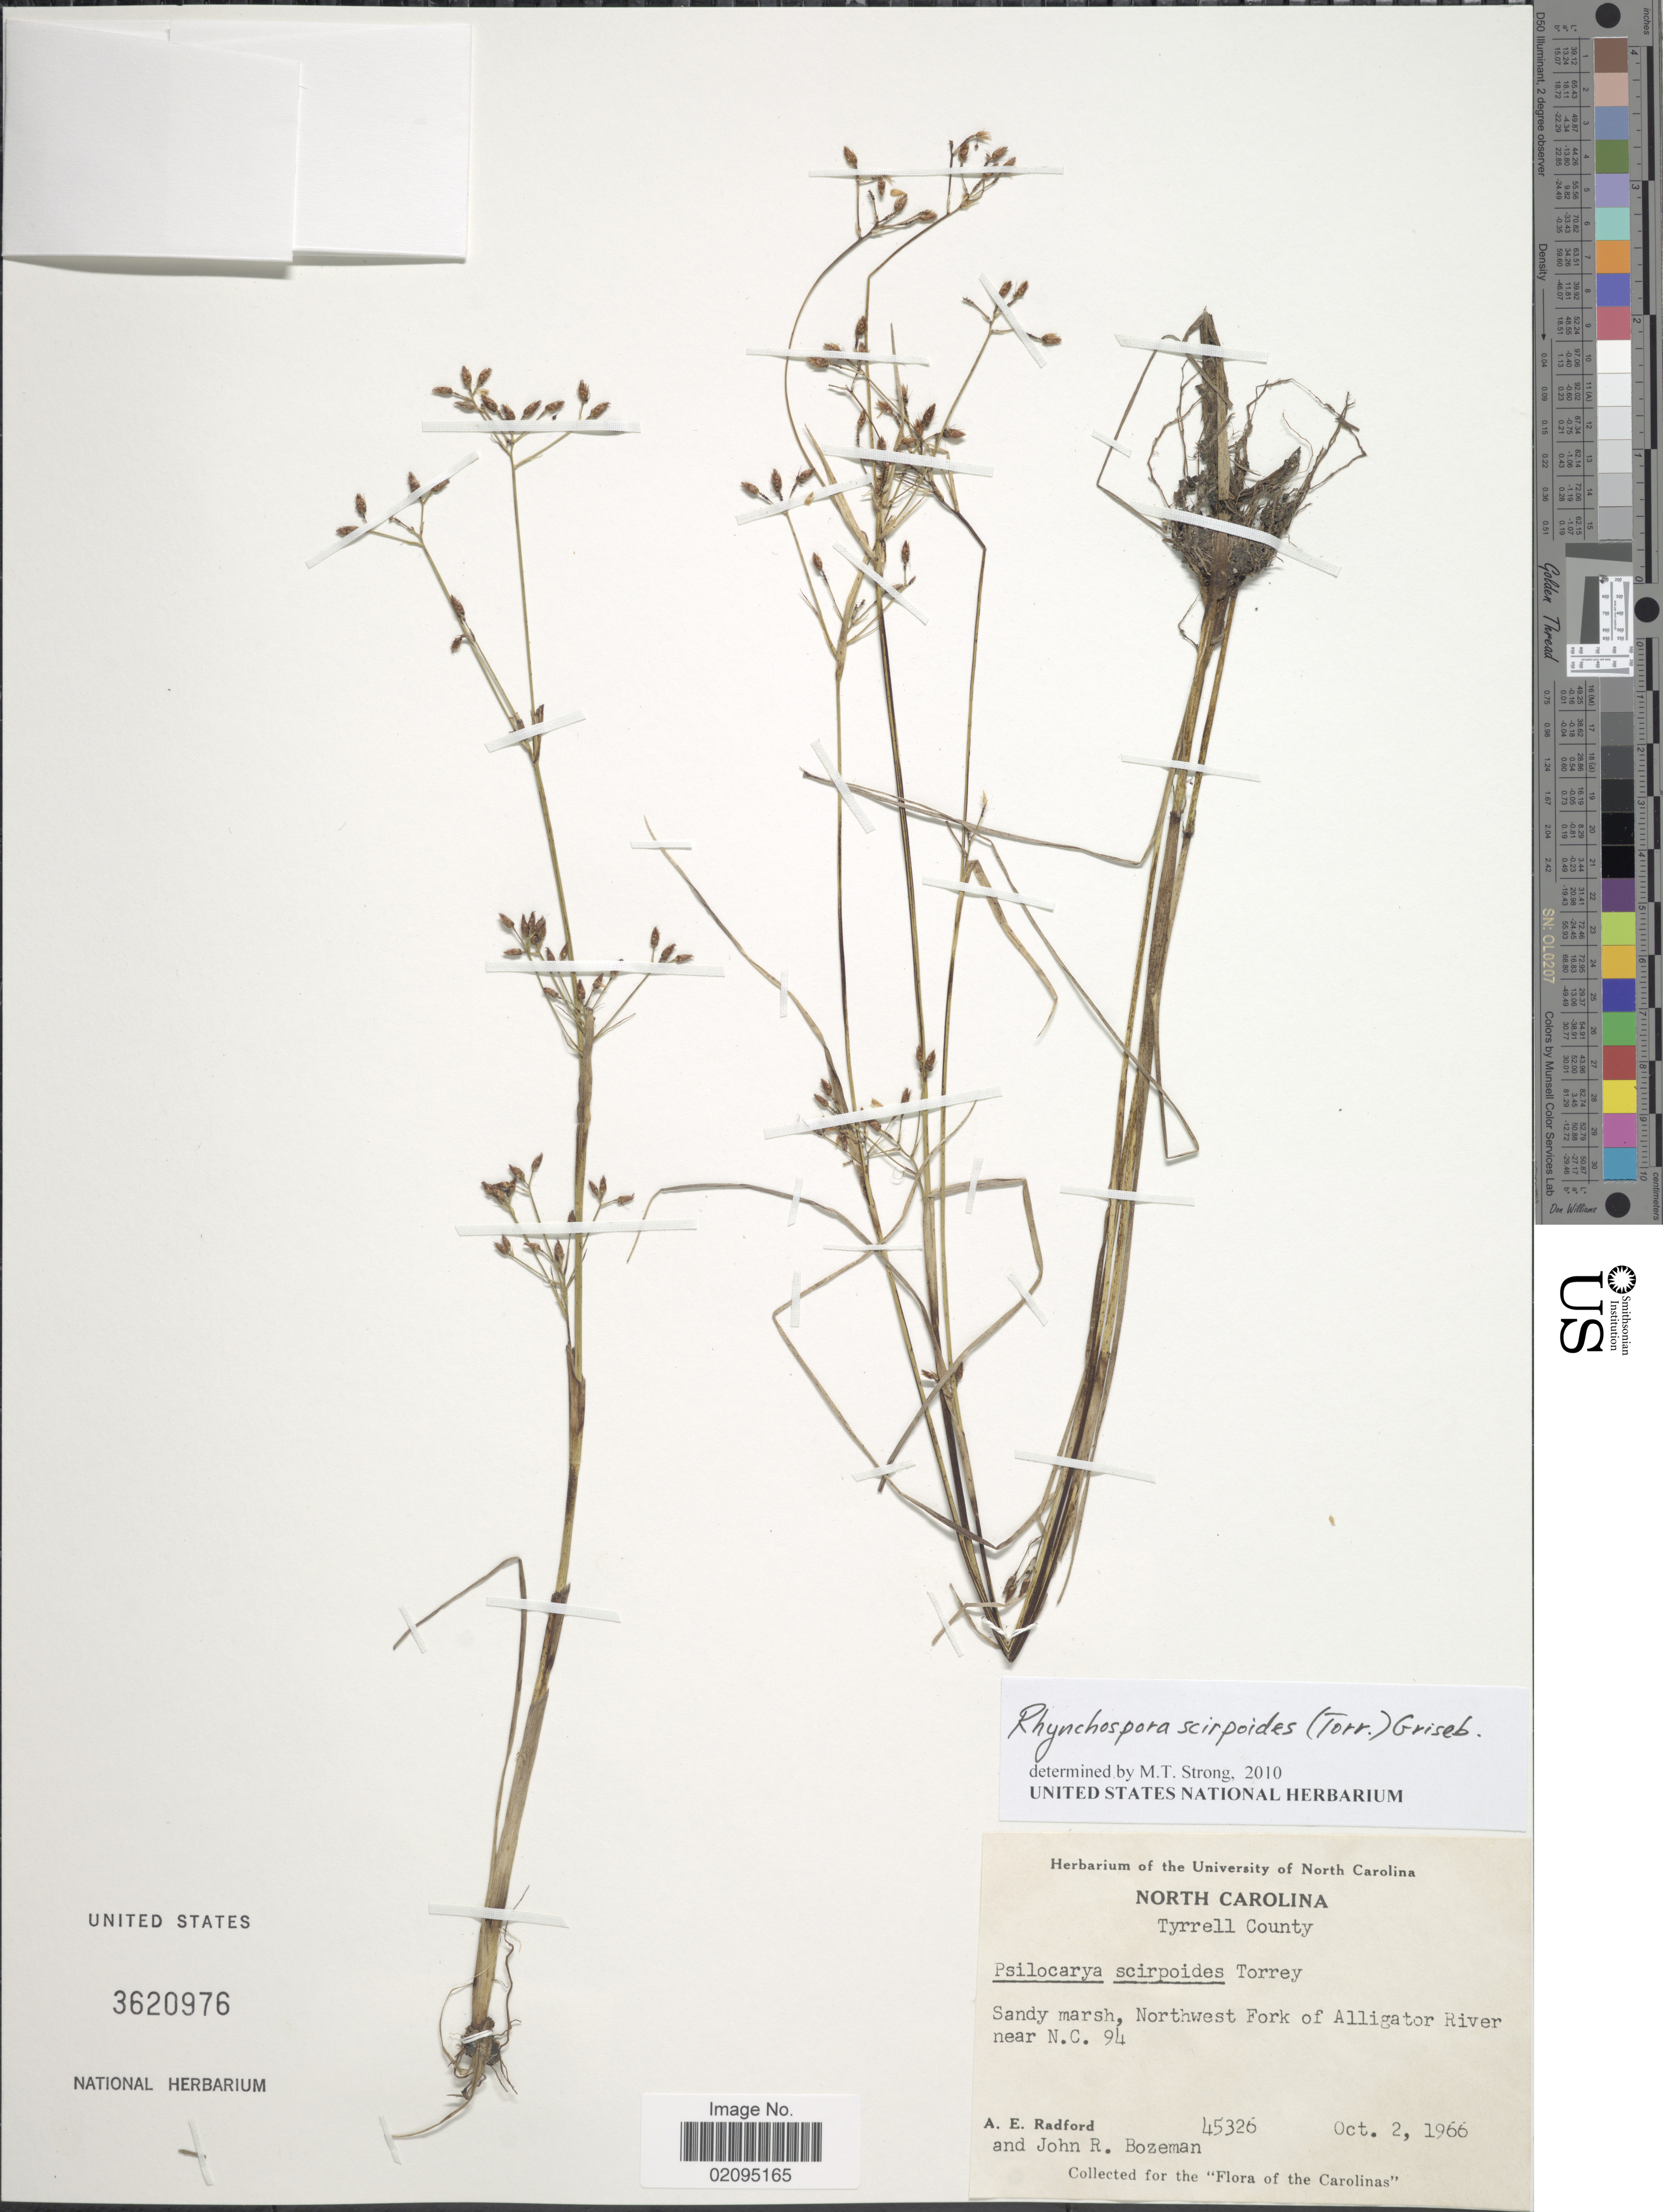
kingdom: Plantae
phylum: Tracheophyta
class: Liliopsida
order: Poales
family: Cyperaceae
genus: Rhynchospora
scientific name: Rhynchospora scirpoides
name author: (Torr.) Griseb.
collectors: A. E. Radford & J. R. Bozeman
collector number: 45326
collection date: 1966-10-02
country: United States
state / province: North Carolina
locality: Tyrrell County. Northwest Fork of Alligator River near N. C. 94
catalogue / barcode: US 3620976